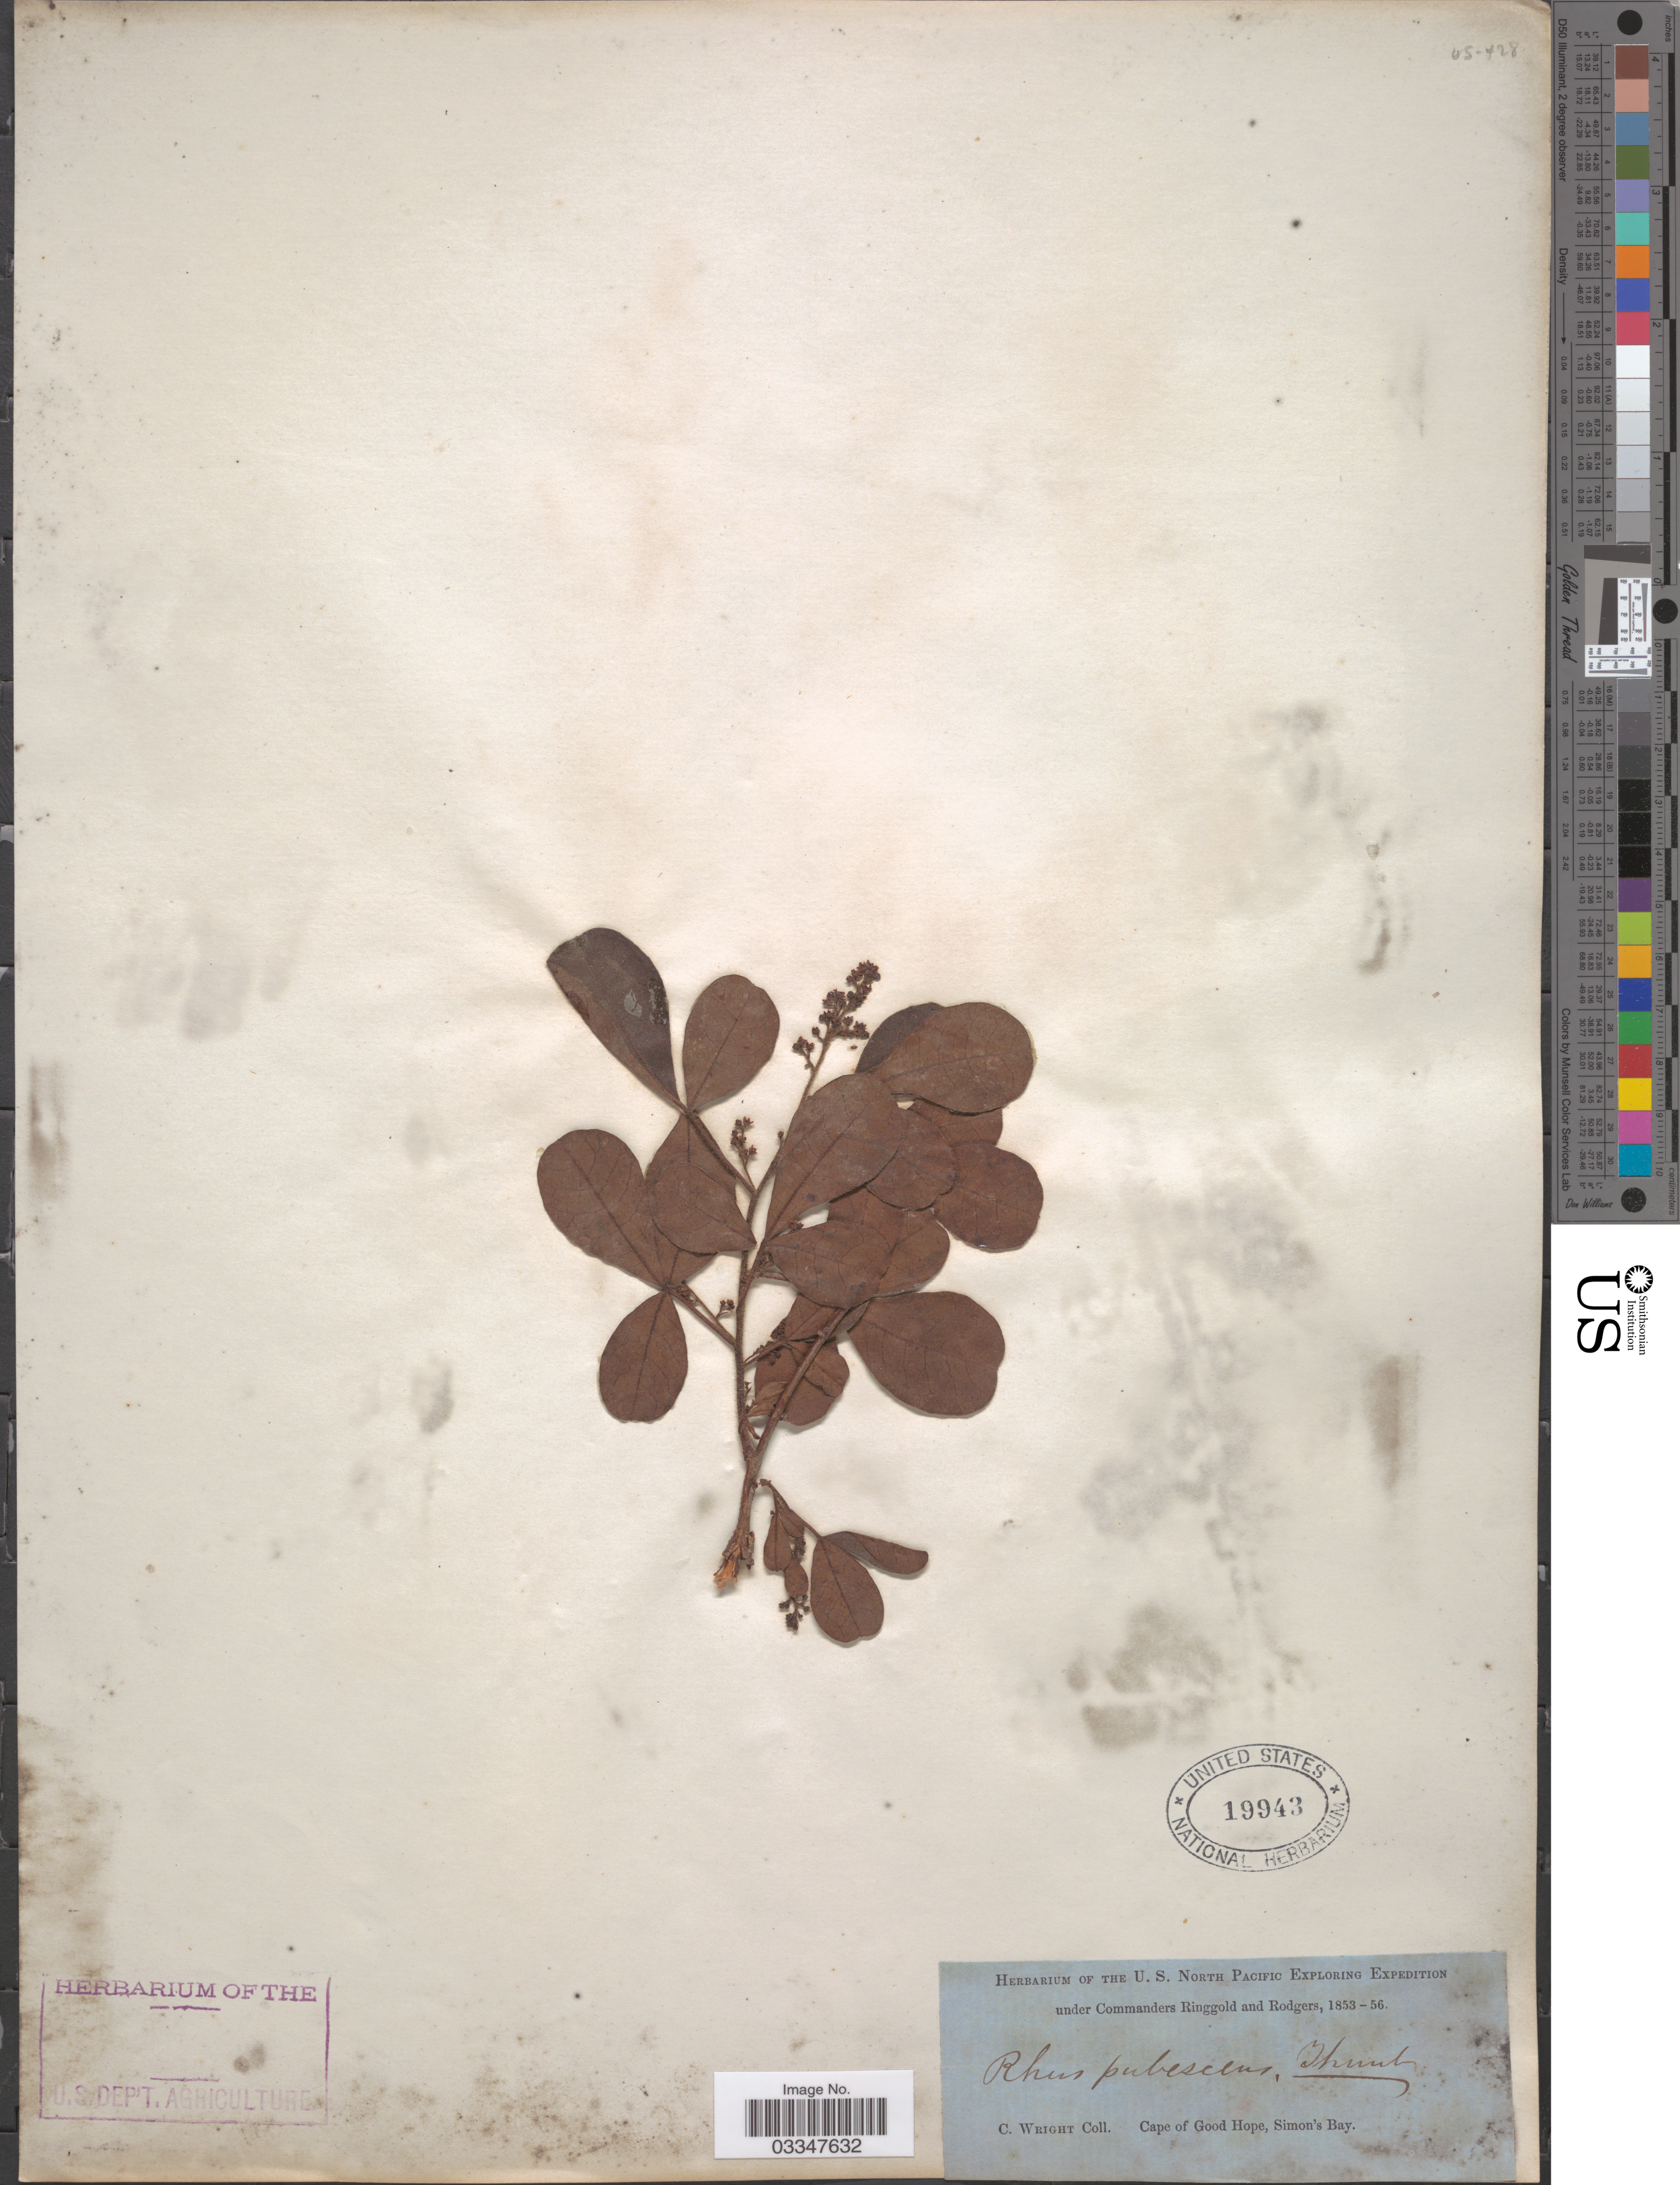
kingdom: Plantae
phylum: Tracheophyta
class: Magnoliopsida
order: Sapindales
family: Anacardiaceae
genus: Rhus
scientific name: Rhus pubescens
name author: (Mill.) Farw.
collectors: C. Wright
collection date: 1853/1856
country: South Africa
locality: Cape of Good Hope, Simon's Bay.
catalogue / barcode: US 19943